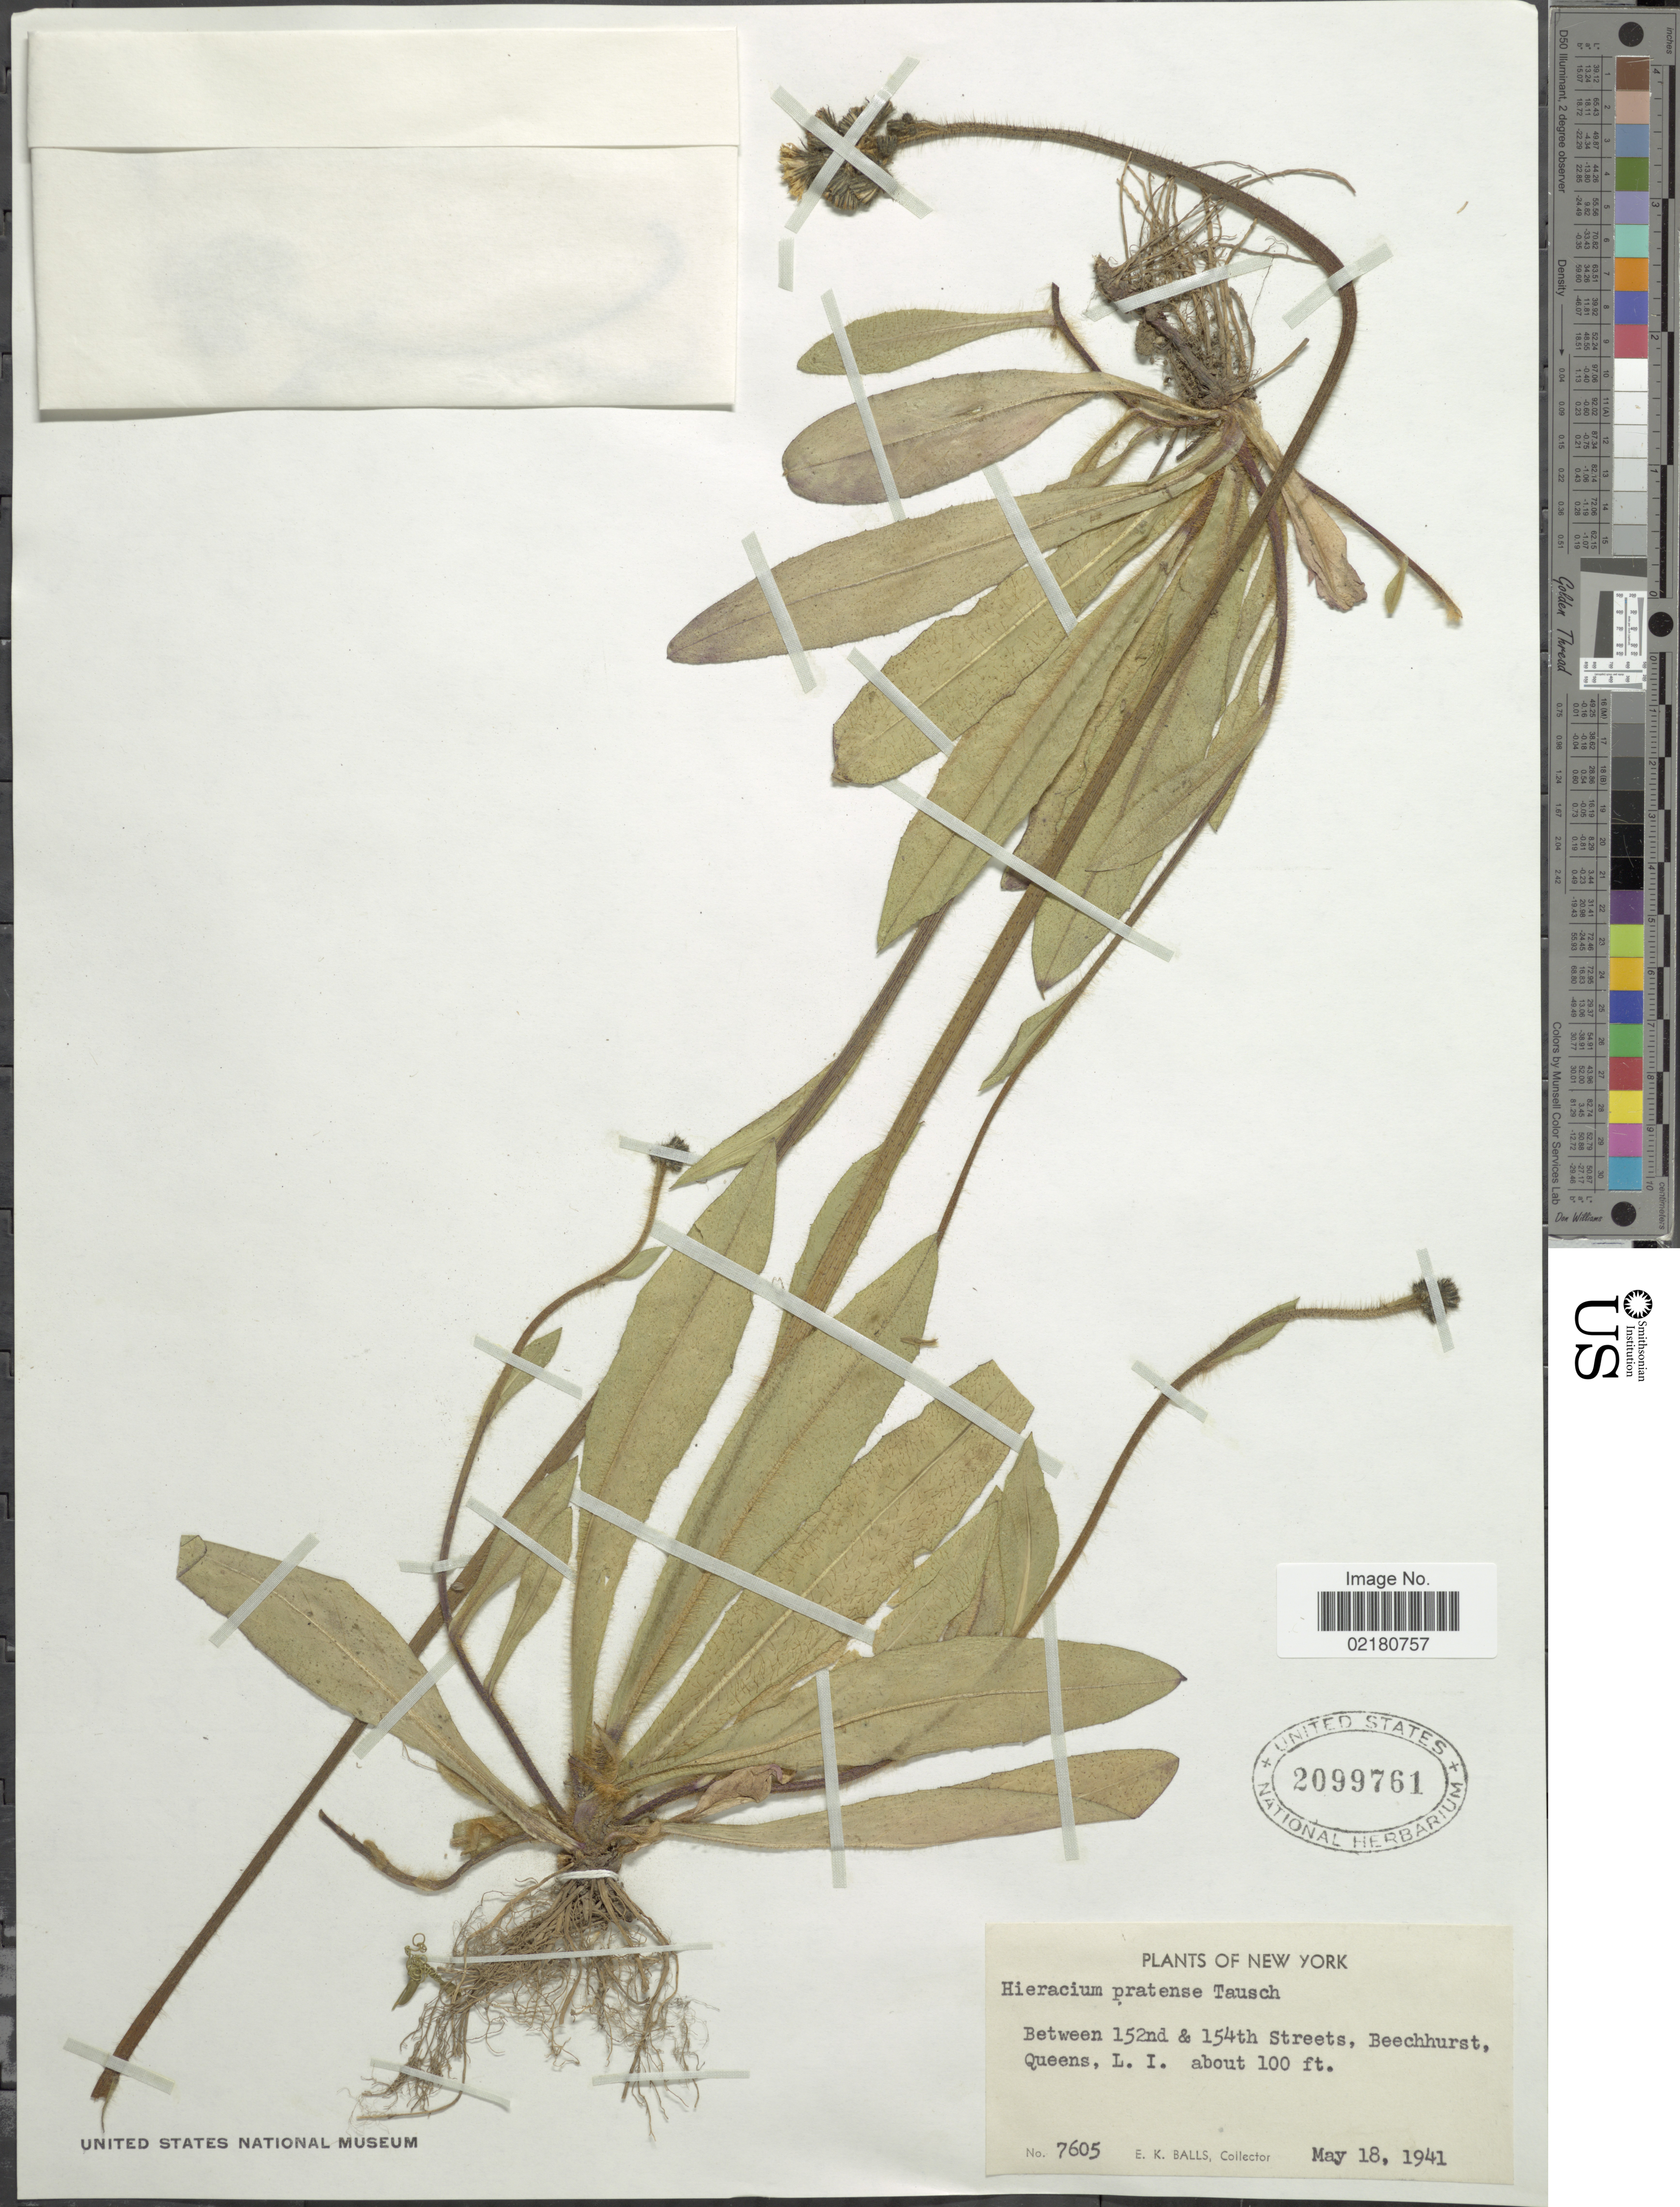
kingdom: Plantae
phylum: Tracheophyta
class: Magnoliopsida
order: Asterales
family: Asteraceae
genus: Pilosella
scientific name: Pilosella caespitosa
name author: (Dumort.) P. D. Sell & C. West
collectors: E. K. Balls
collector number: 7605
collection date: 1941-05-18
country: United States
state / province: New York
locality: Between 152nd & 154th Sts. Beechhurst, Queens, L.I.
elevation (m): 30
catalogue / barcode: US 2099761